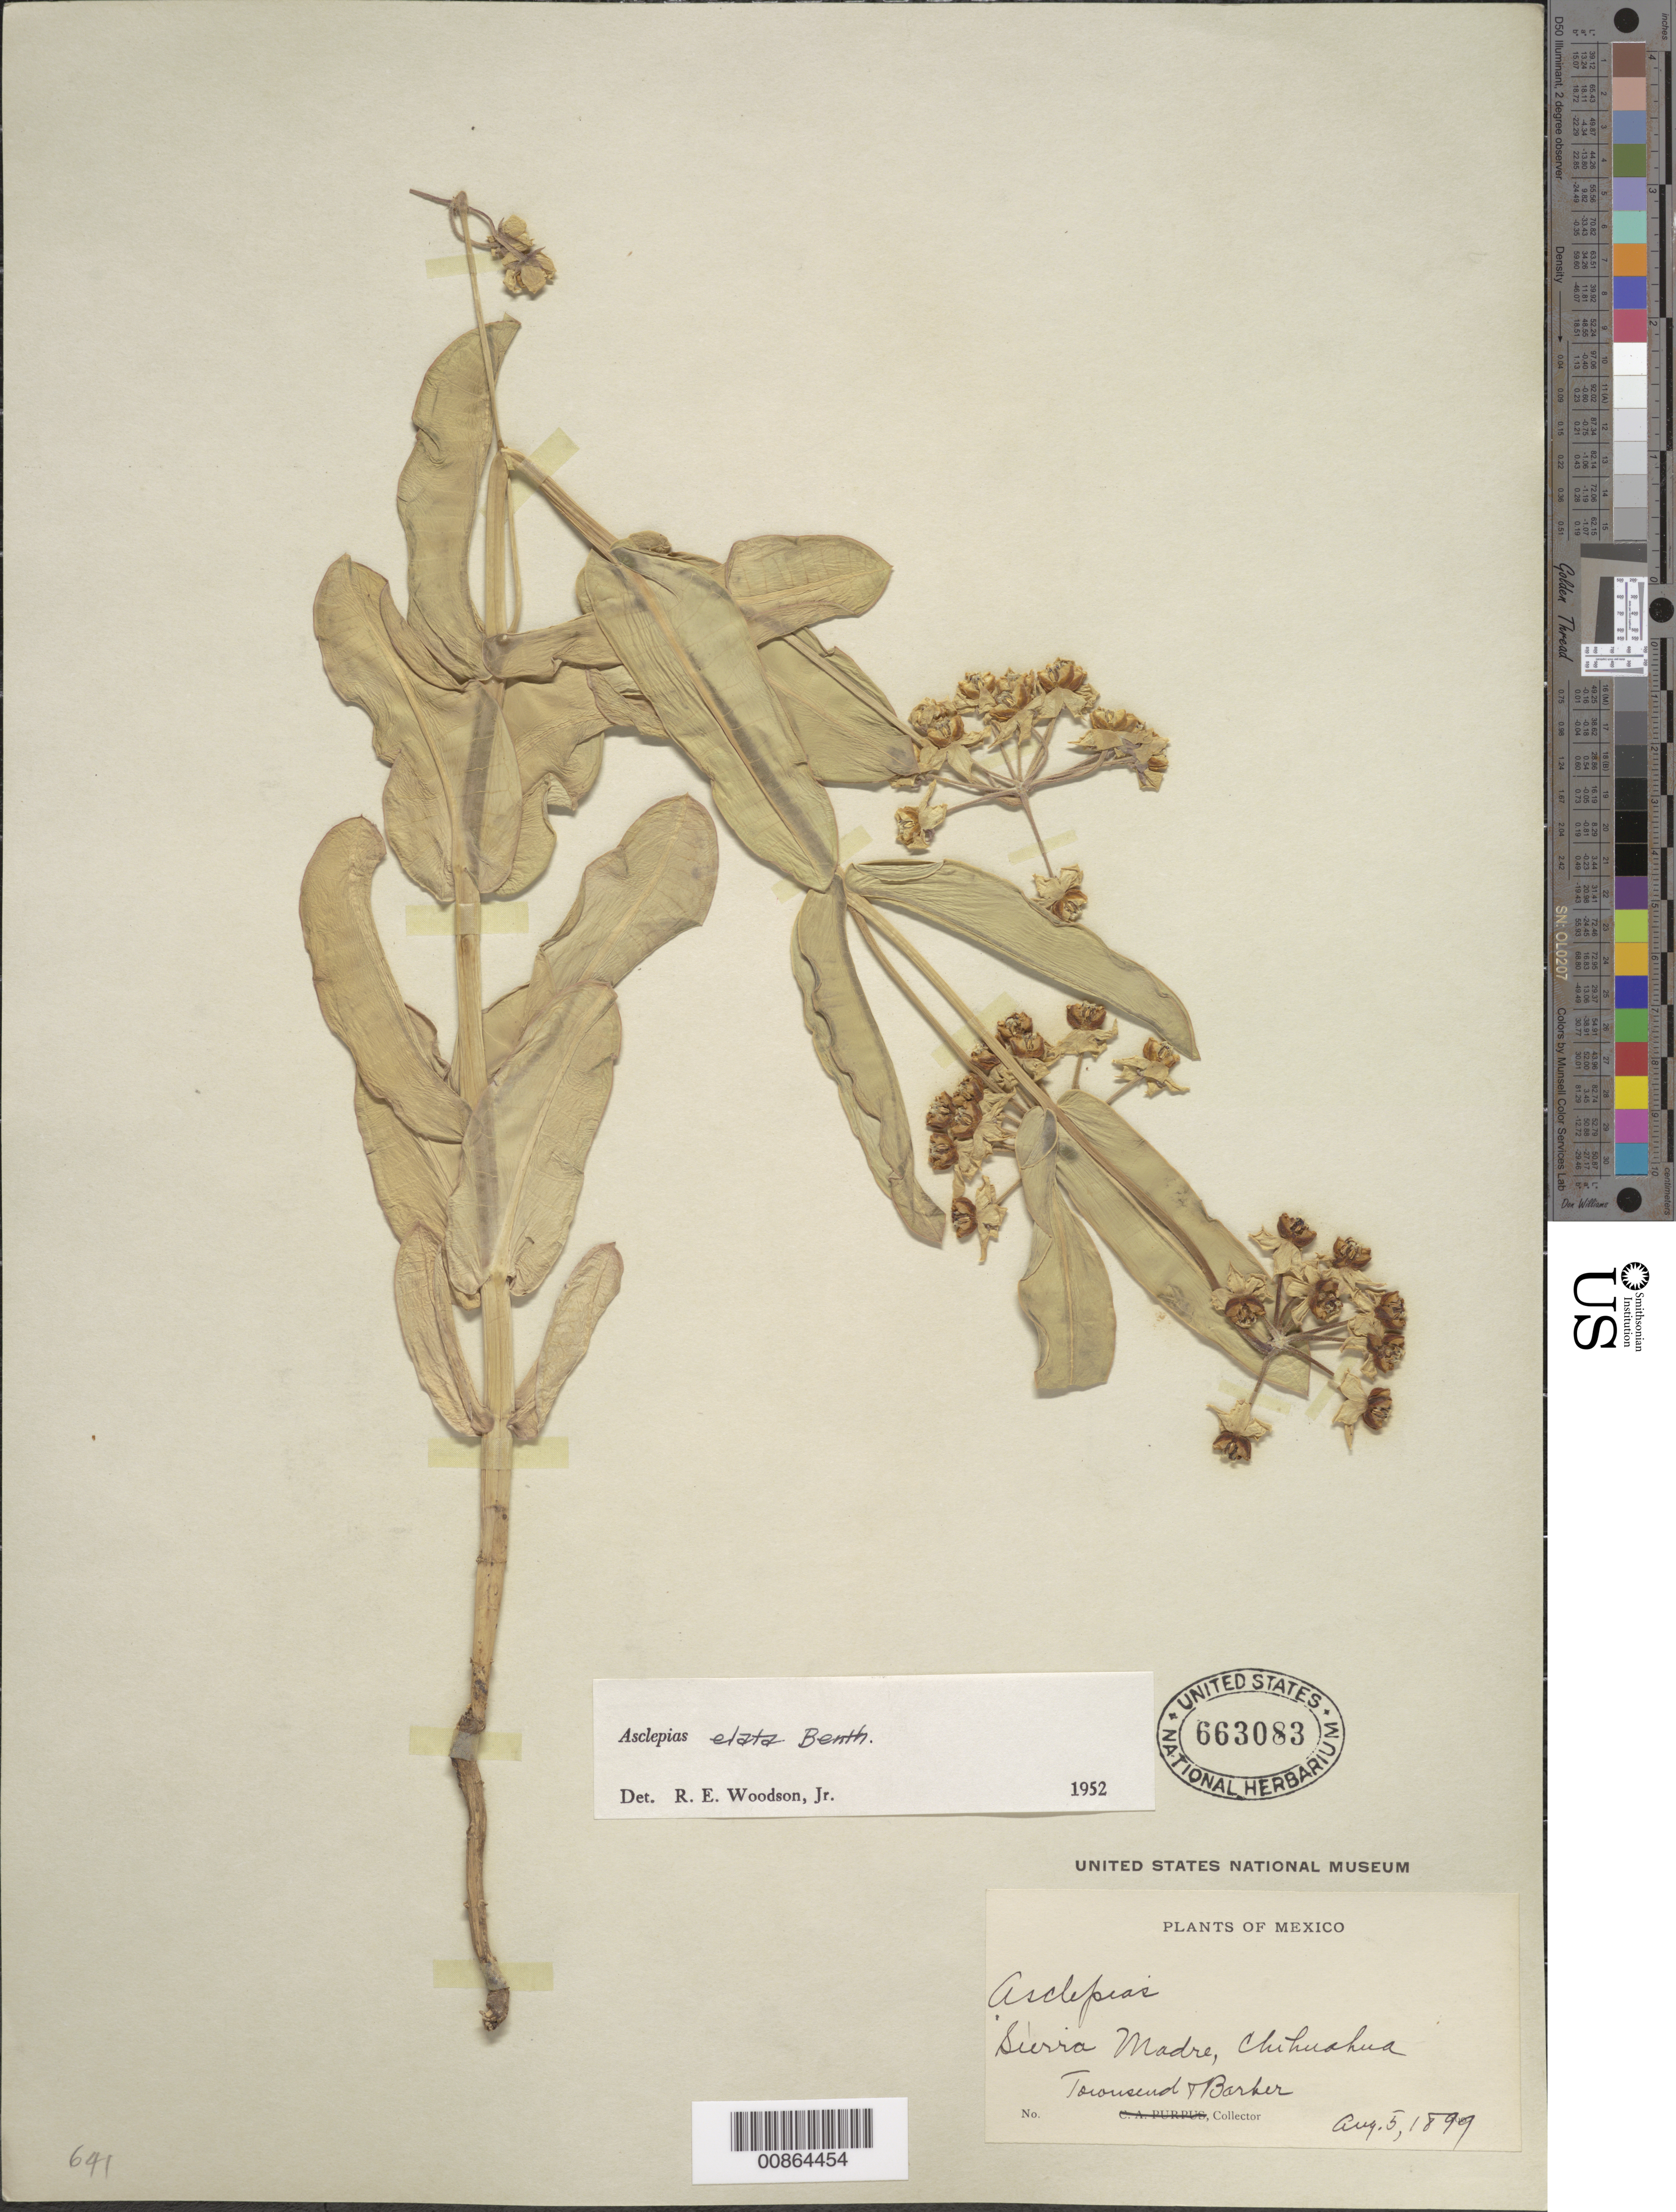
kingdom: Plantae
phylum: Tracheophyta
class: Magnoliopsida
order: Gentianales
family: Apocynaceae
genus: Asclepias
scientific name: Asclepias elata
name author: Benth.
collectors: C. H. T. Townsend & C. Barber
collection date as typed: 05 Aug 1899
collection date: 1899-08-05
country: Mexico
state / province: Chihuahua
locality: Sierra Madre, Chihuahua.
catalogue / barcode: US 663083